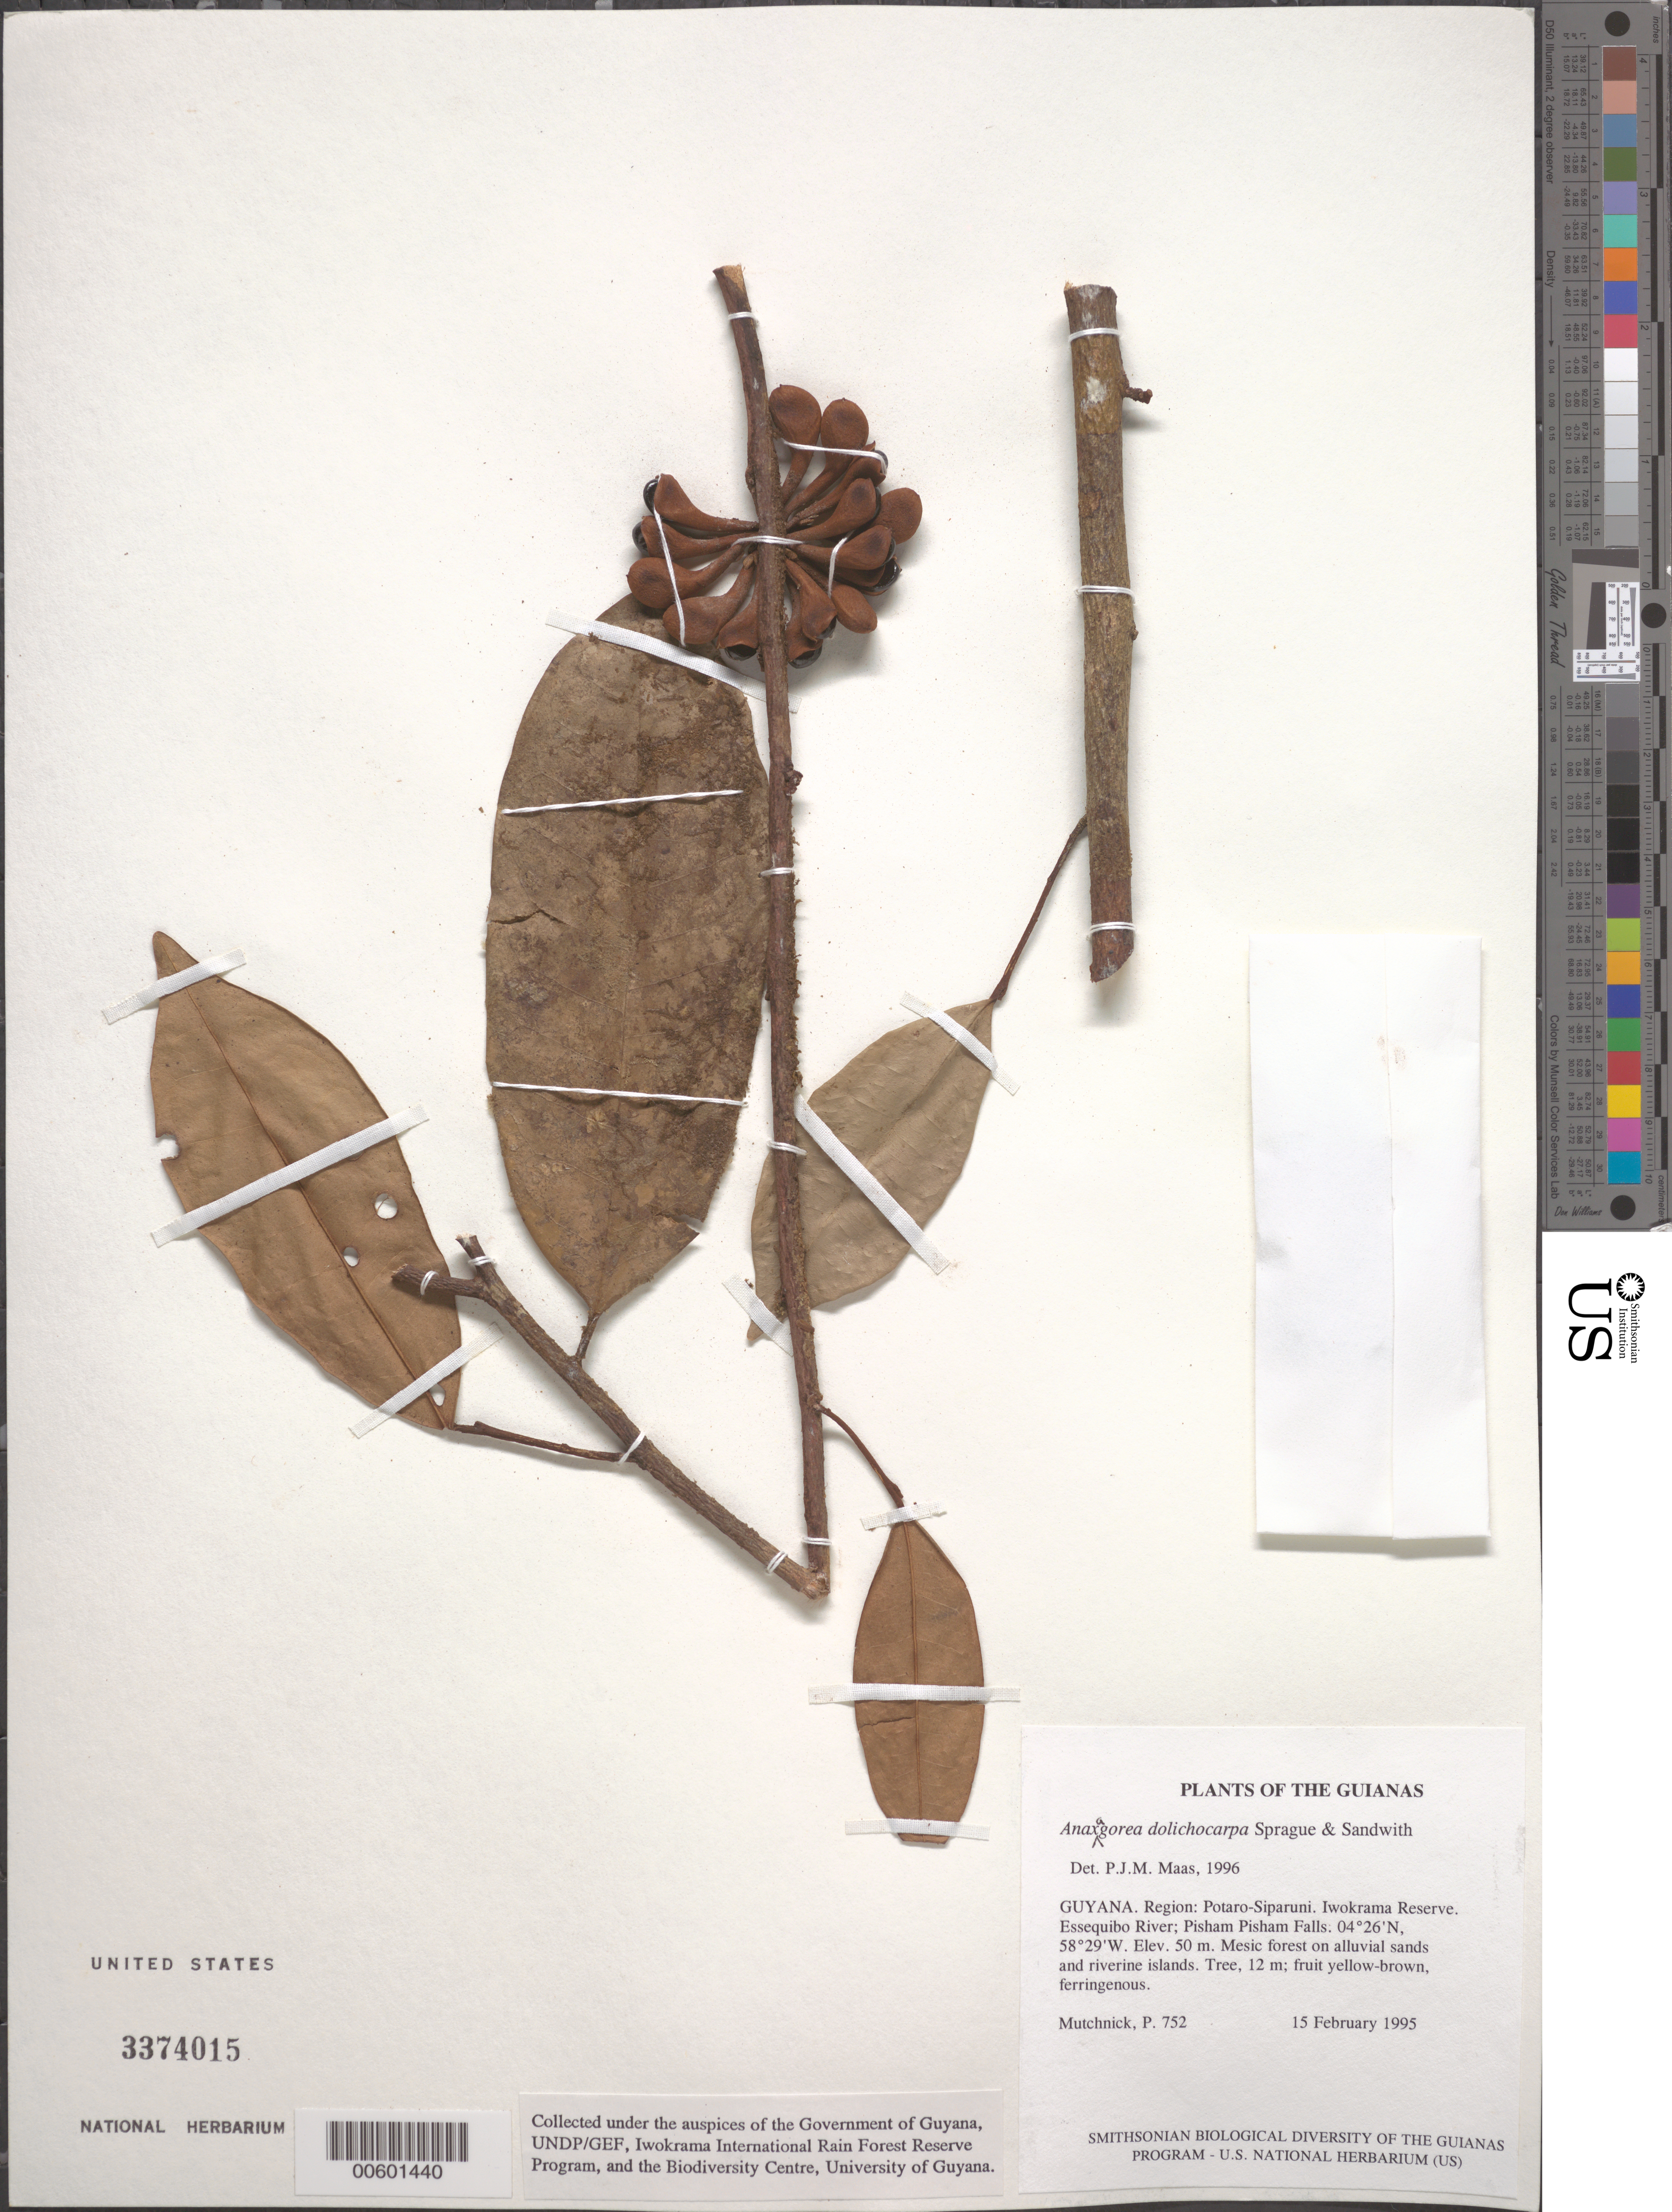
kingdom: Plantae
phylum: Tracheophyta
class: Magnoliopsida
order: Magnoliales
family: Annonaceae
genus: Anaxagorea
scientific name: Anaxagorea dolichocarpa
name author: Sprague & Sandwith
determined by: Maas, Paul J. M.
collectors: P. Mutchnick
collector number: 752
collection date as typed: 15 February 1995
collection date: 1995-02-15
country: Guyana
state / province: Potaro-Siparuni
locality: Iwokrama Reserve. Essequibo River; Pisham Pisham Falls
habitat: Mesic forest on alluvial sands and riverine islands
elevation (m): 50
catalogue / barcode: US 3374015